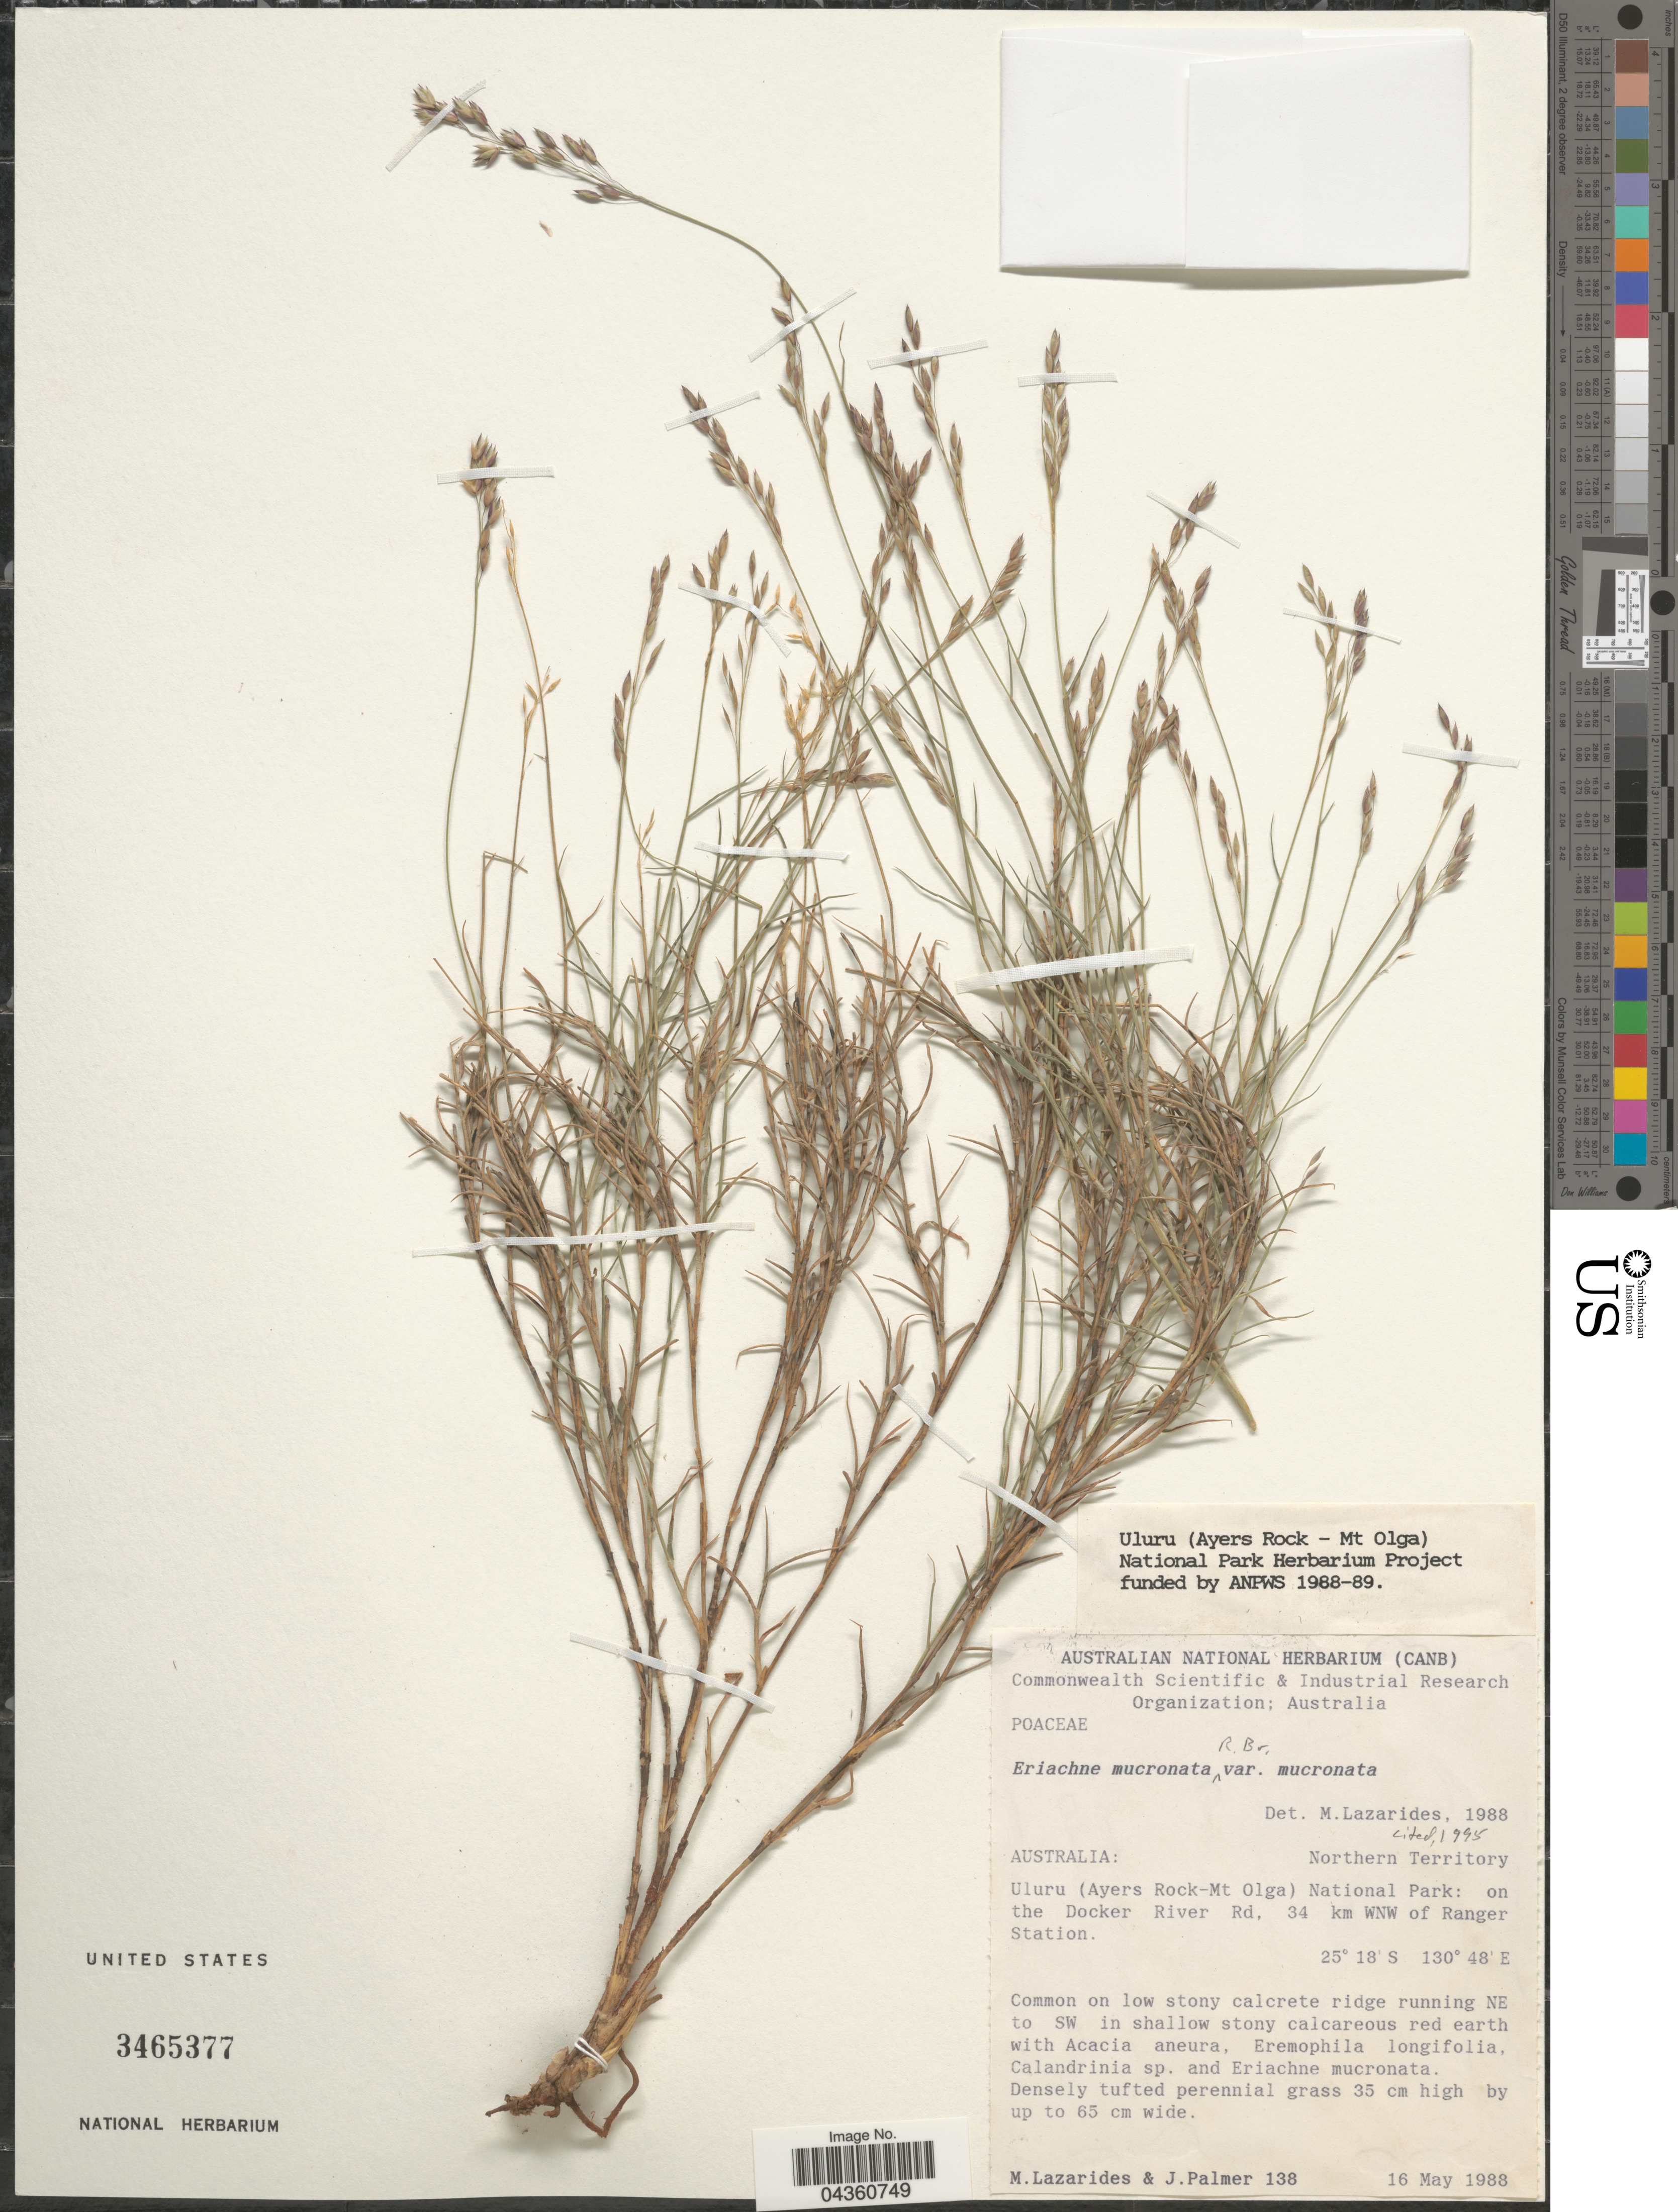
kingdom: Plantae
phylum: Tracheophyta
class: Liliopsida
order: Poales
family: Poaceae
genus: Eriachne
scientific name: Eriachne mucronata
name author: R. Br.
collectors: M. Lazarides & J. Palmer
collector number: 138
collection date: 1988-05-16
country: Australia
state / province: Northern Territory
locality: Uluru (Ayers Rock-Mt Olga) National Park; on the Docker River Rd. 34 km WNW of Ranger Station. Common on low stony calcrete ridge running NE to SW in shallow stony calcareous red earth.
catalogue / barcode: US 3465377